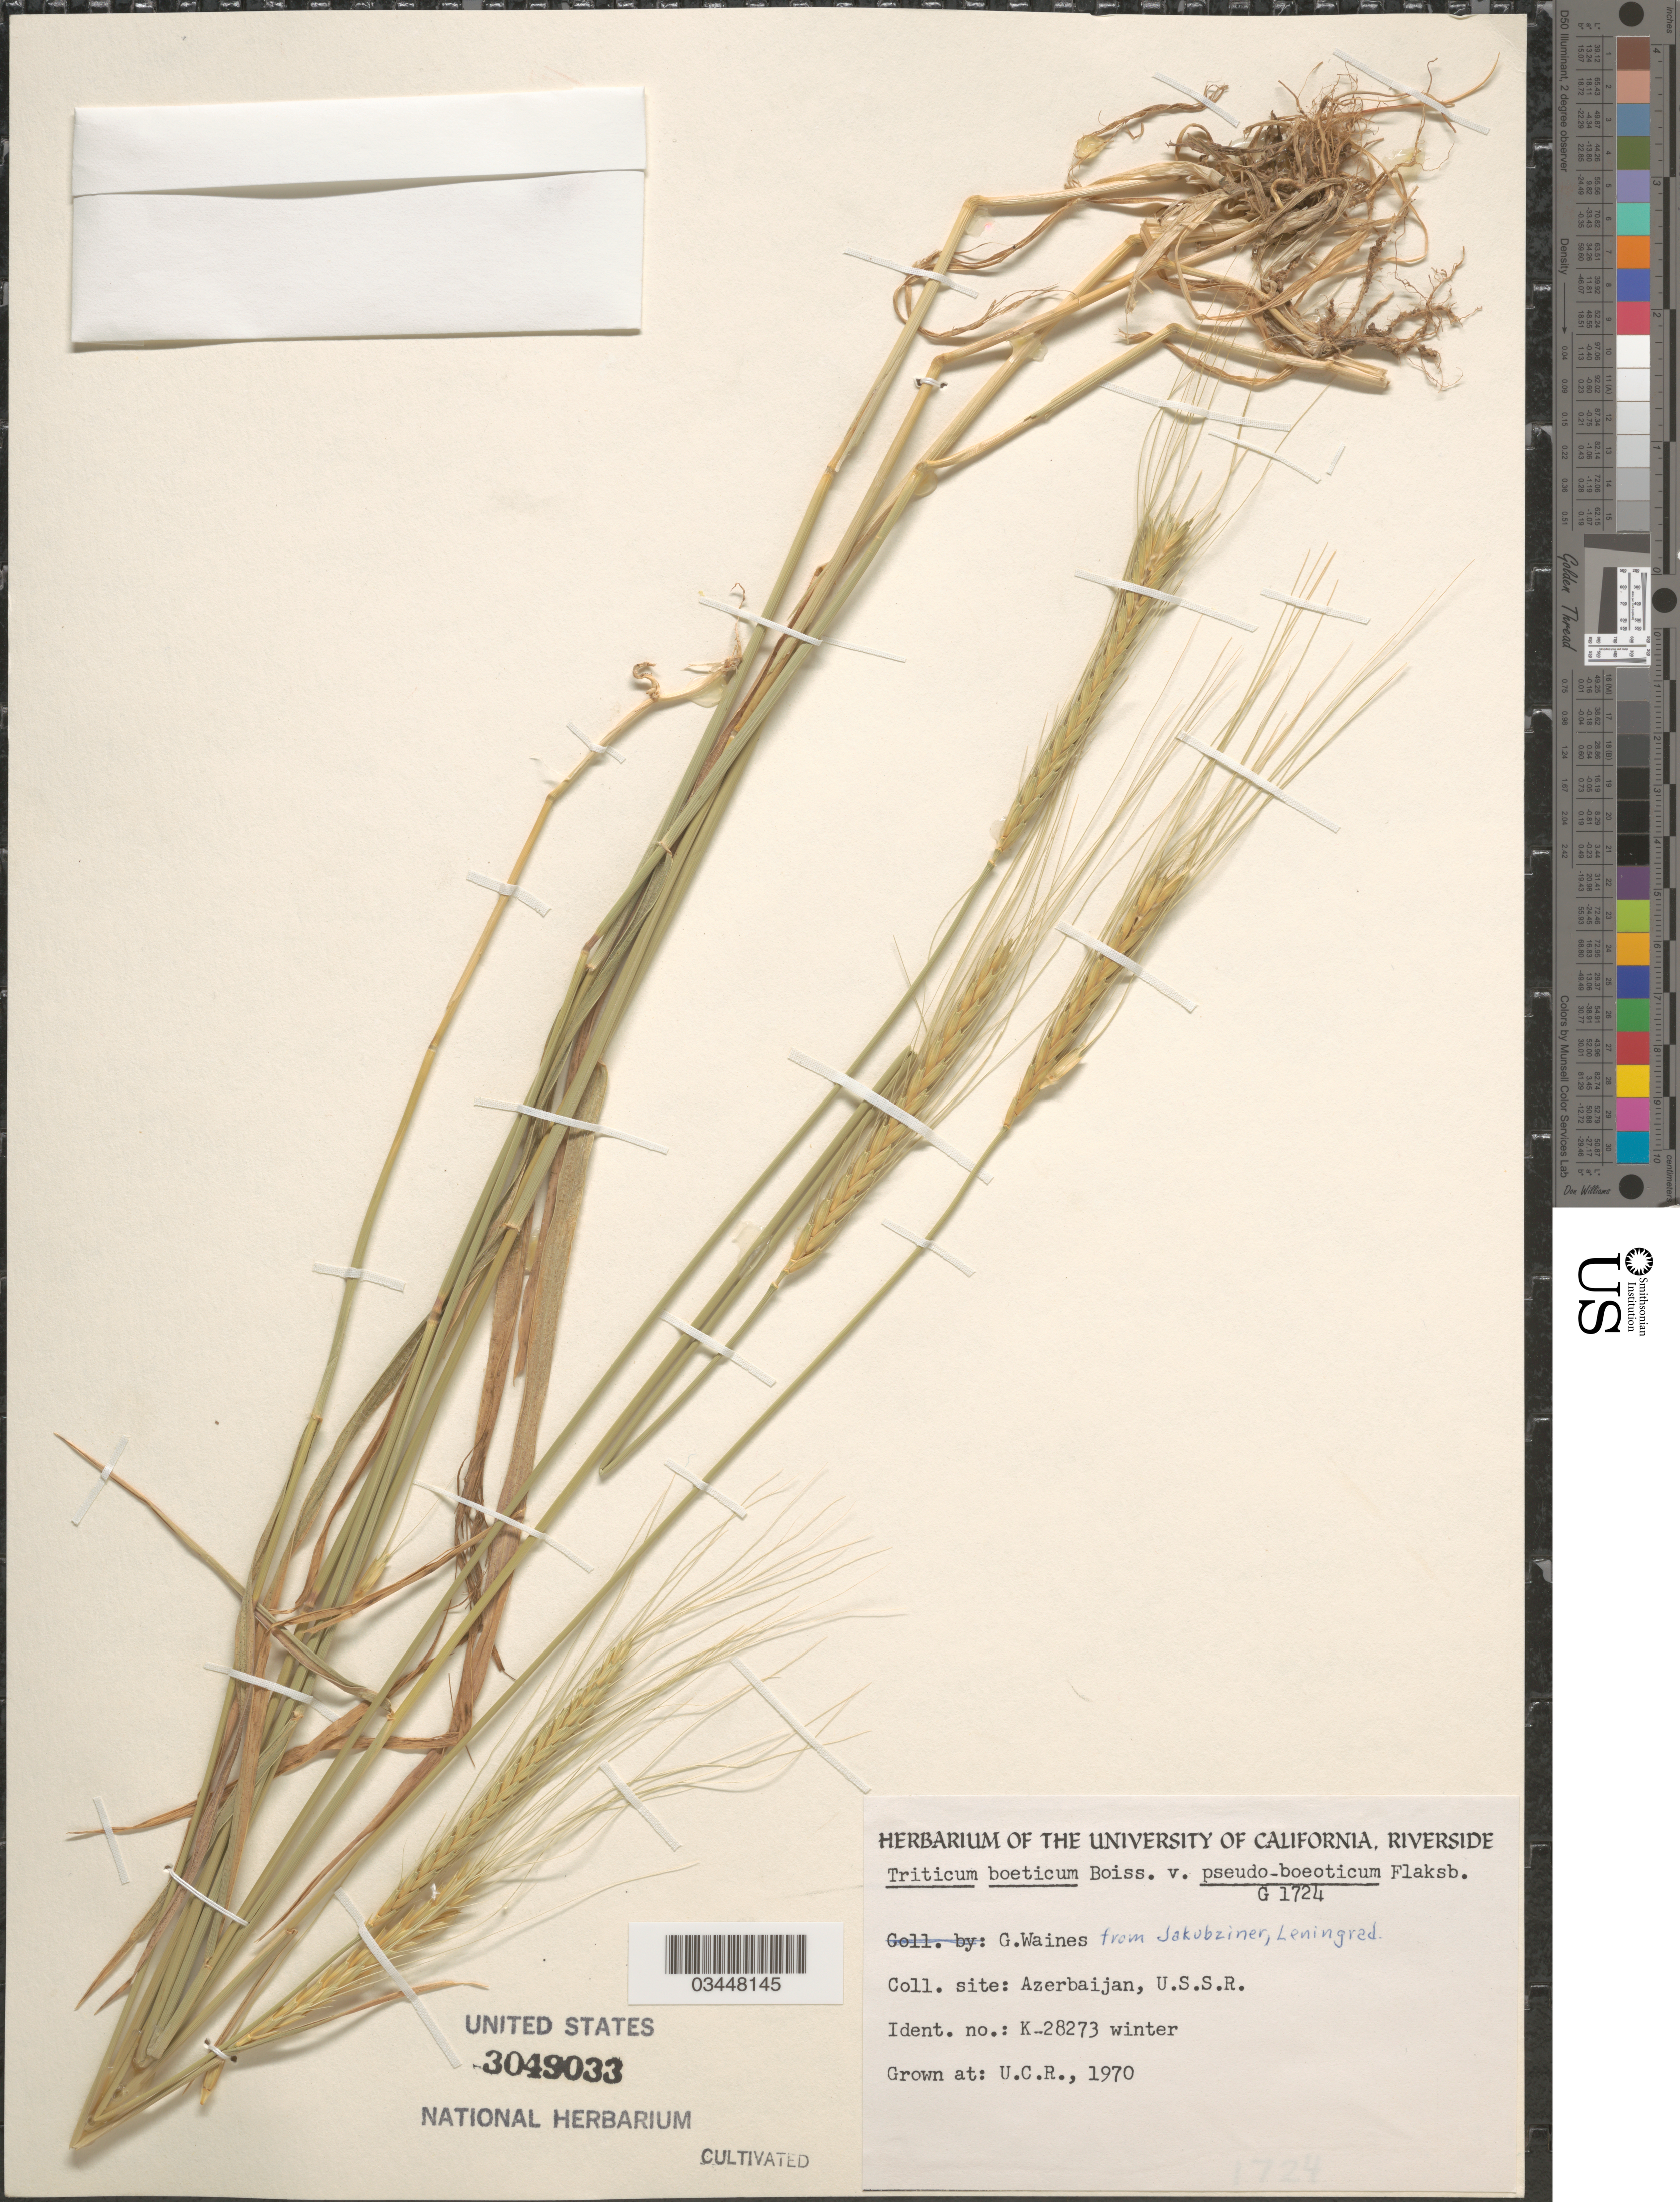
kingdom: Plantae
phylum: Tracheophyta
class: Liliopsida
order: Poales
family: Poaceae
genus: Triticum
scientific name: Triticum boeoticum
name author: Boiss.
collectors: ex herb. Univ. of California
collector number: G1724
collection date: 1970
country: United States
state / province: California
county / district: Riverside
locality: U.C.R.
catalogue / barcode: US 3049033